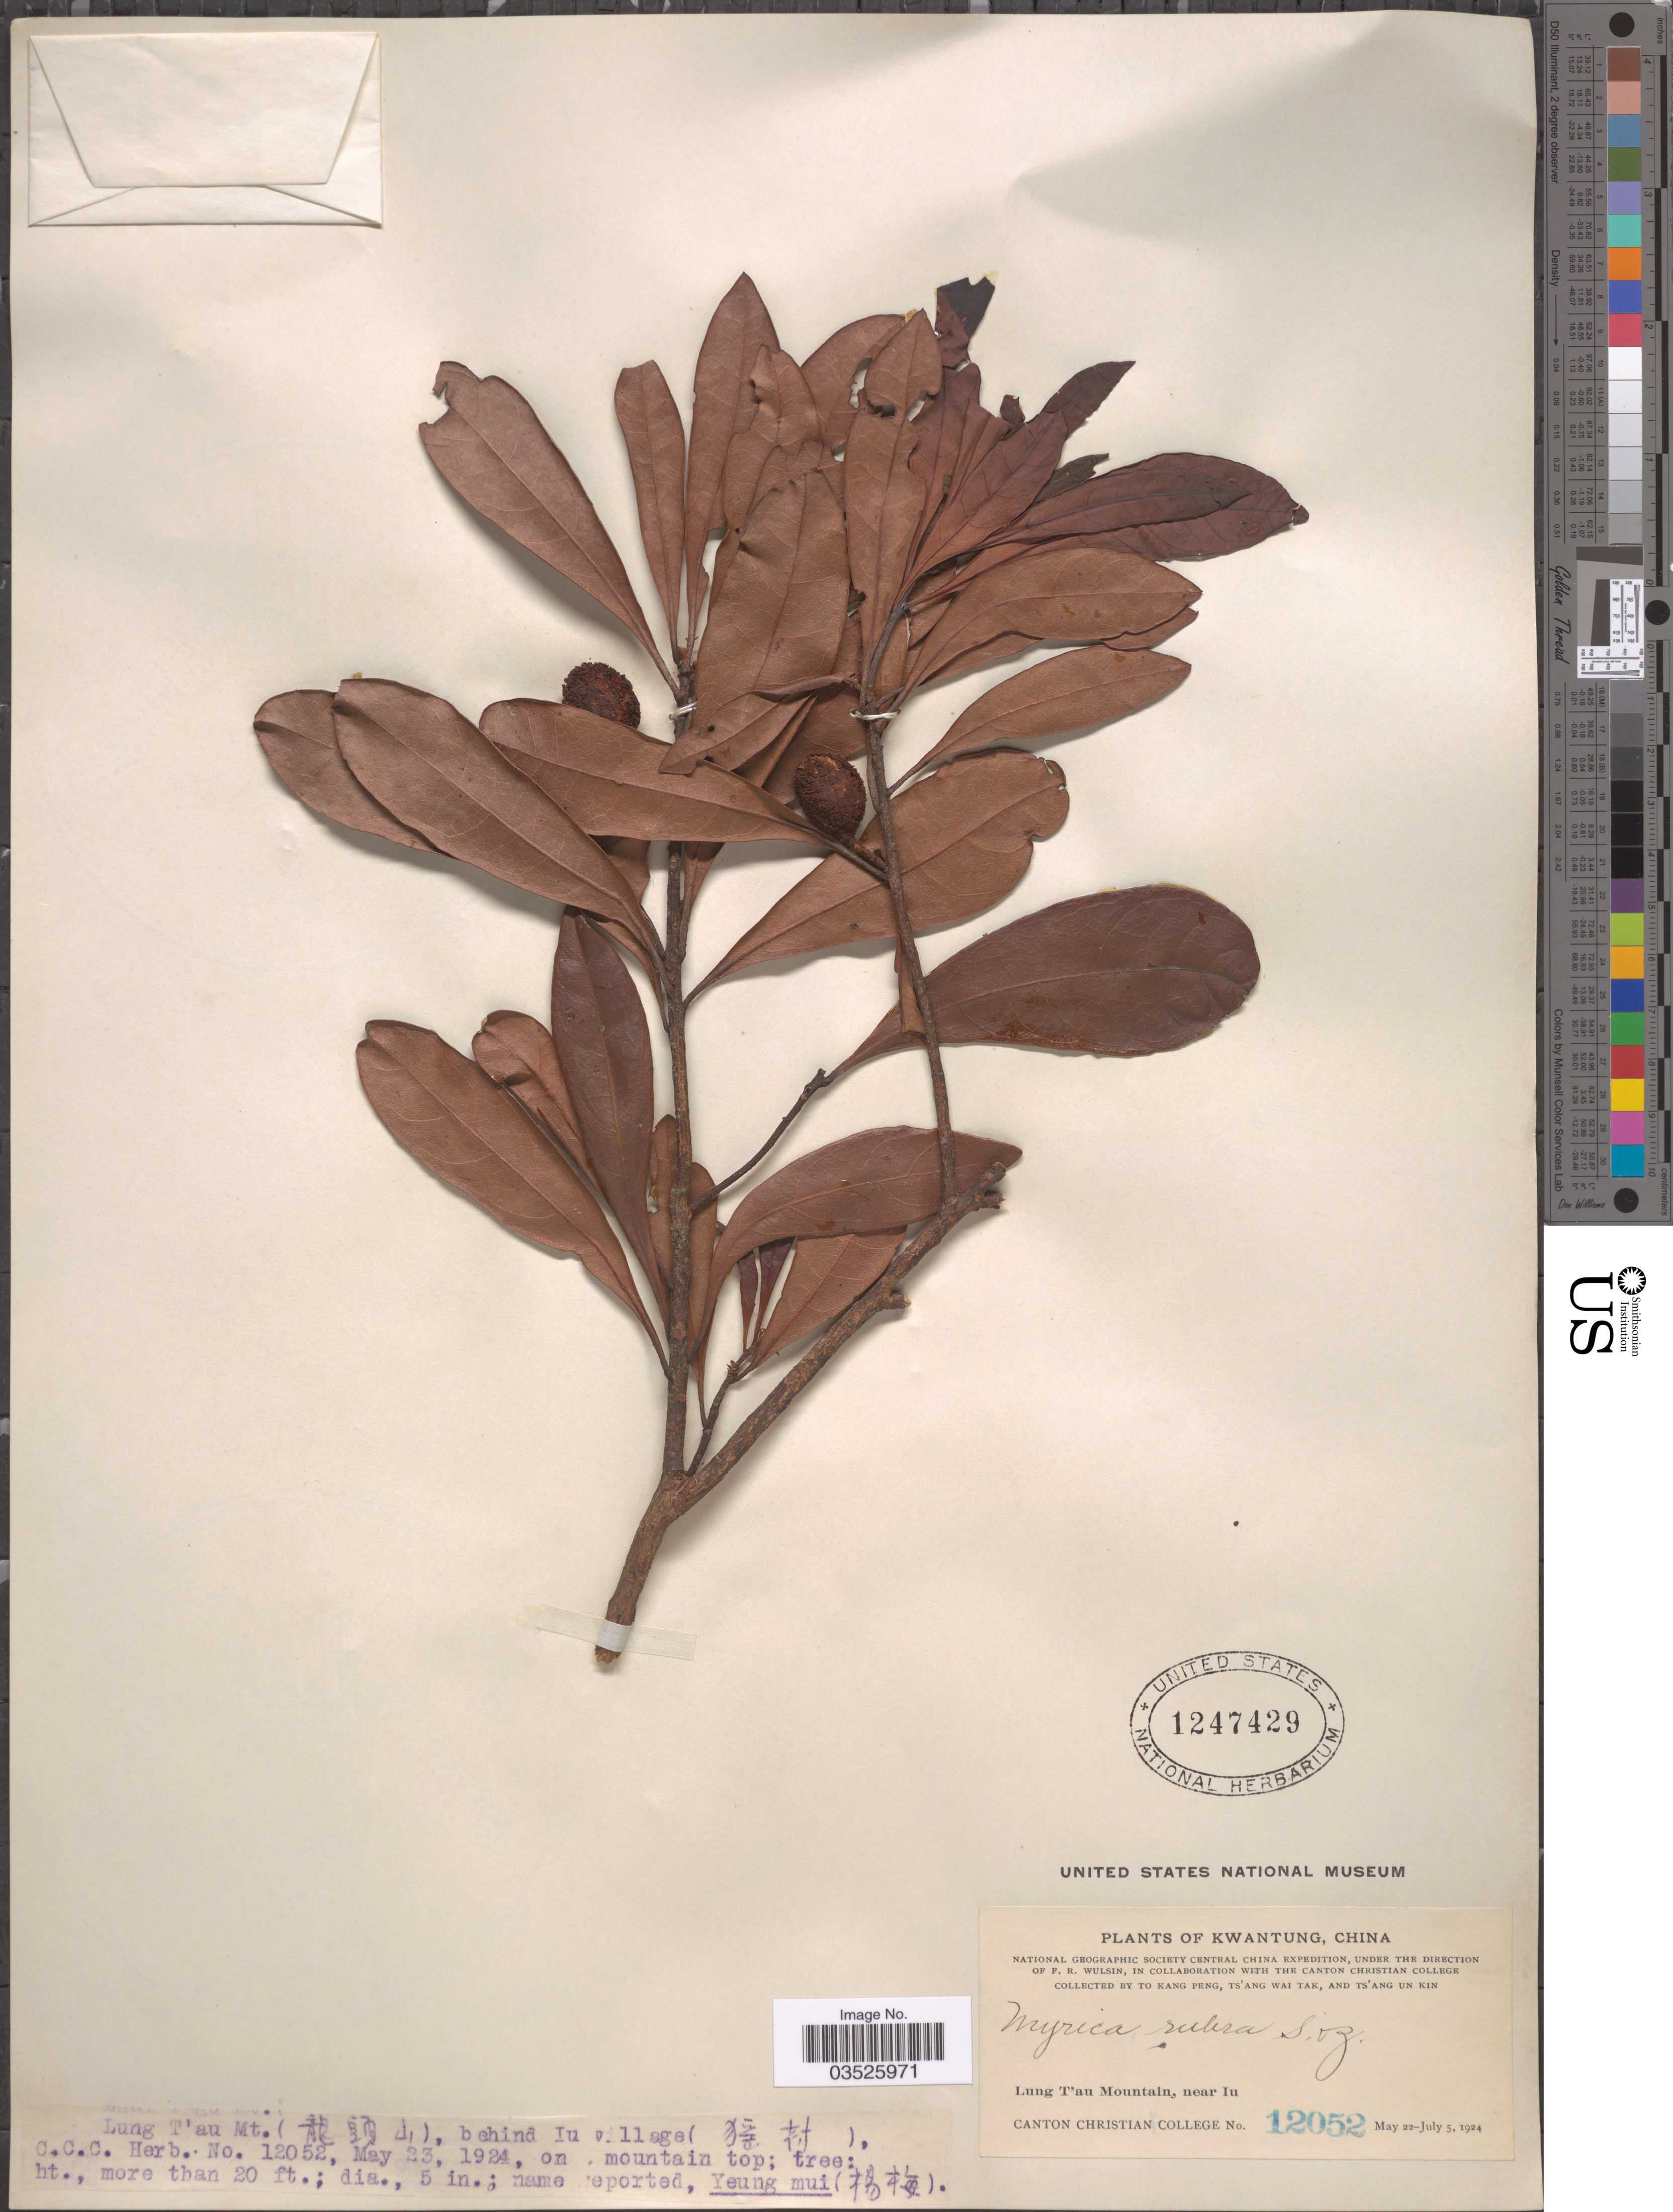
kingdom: Plantae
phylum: Tracheophyta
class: Magnoliopsida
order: Fagales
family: Myricaceae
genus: Morella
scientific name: Morella rubra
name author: Lour.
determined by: Strong, Mark T., (BOT), Smithsonian Institution - National Museum of Natural History (UNITED STATES)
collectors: K. Peng, W. T. Tsang & Ts' Ang Un Kin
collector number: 12052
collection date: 1924-05-23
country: China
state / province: Guangdong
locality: Kwantung. Lung T'au Mt. X, behind Iu village X. Lung T'au Mountain, near Iu.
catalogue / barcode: US 1247429